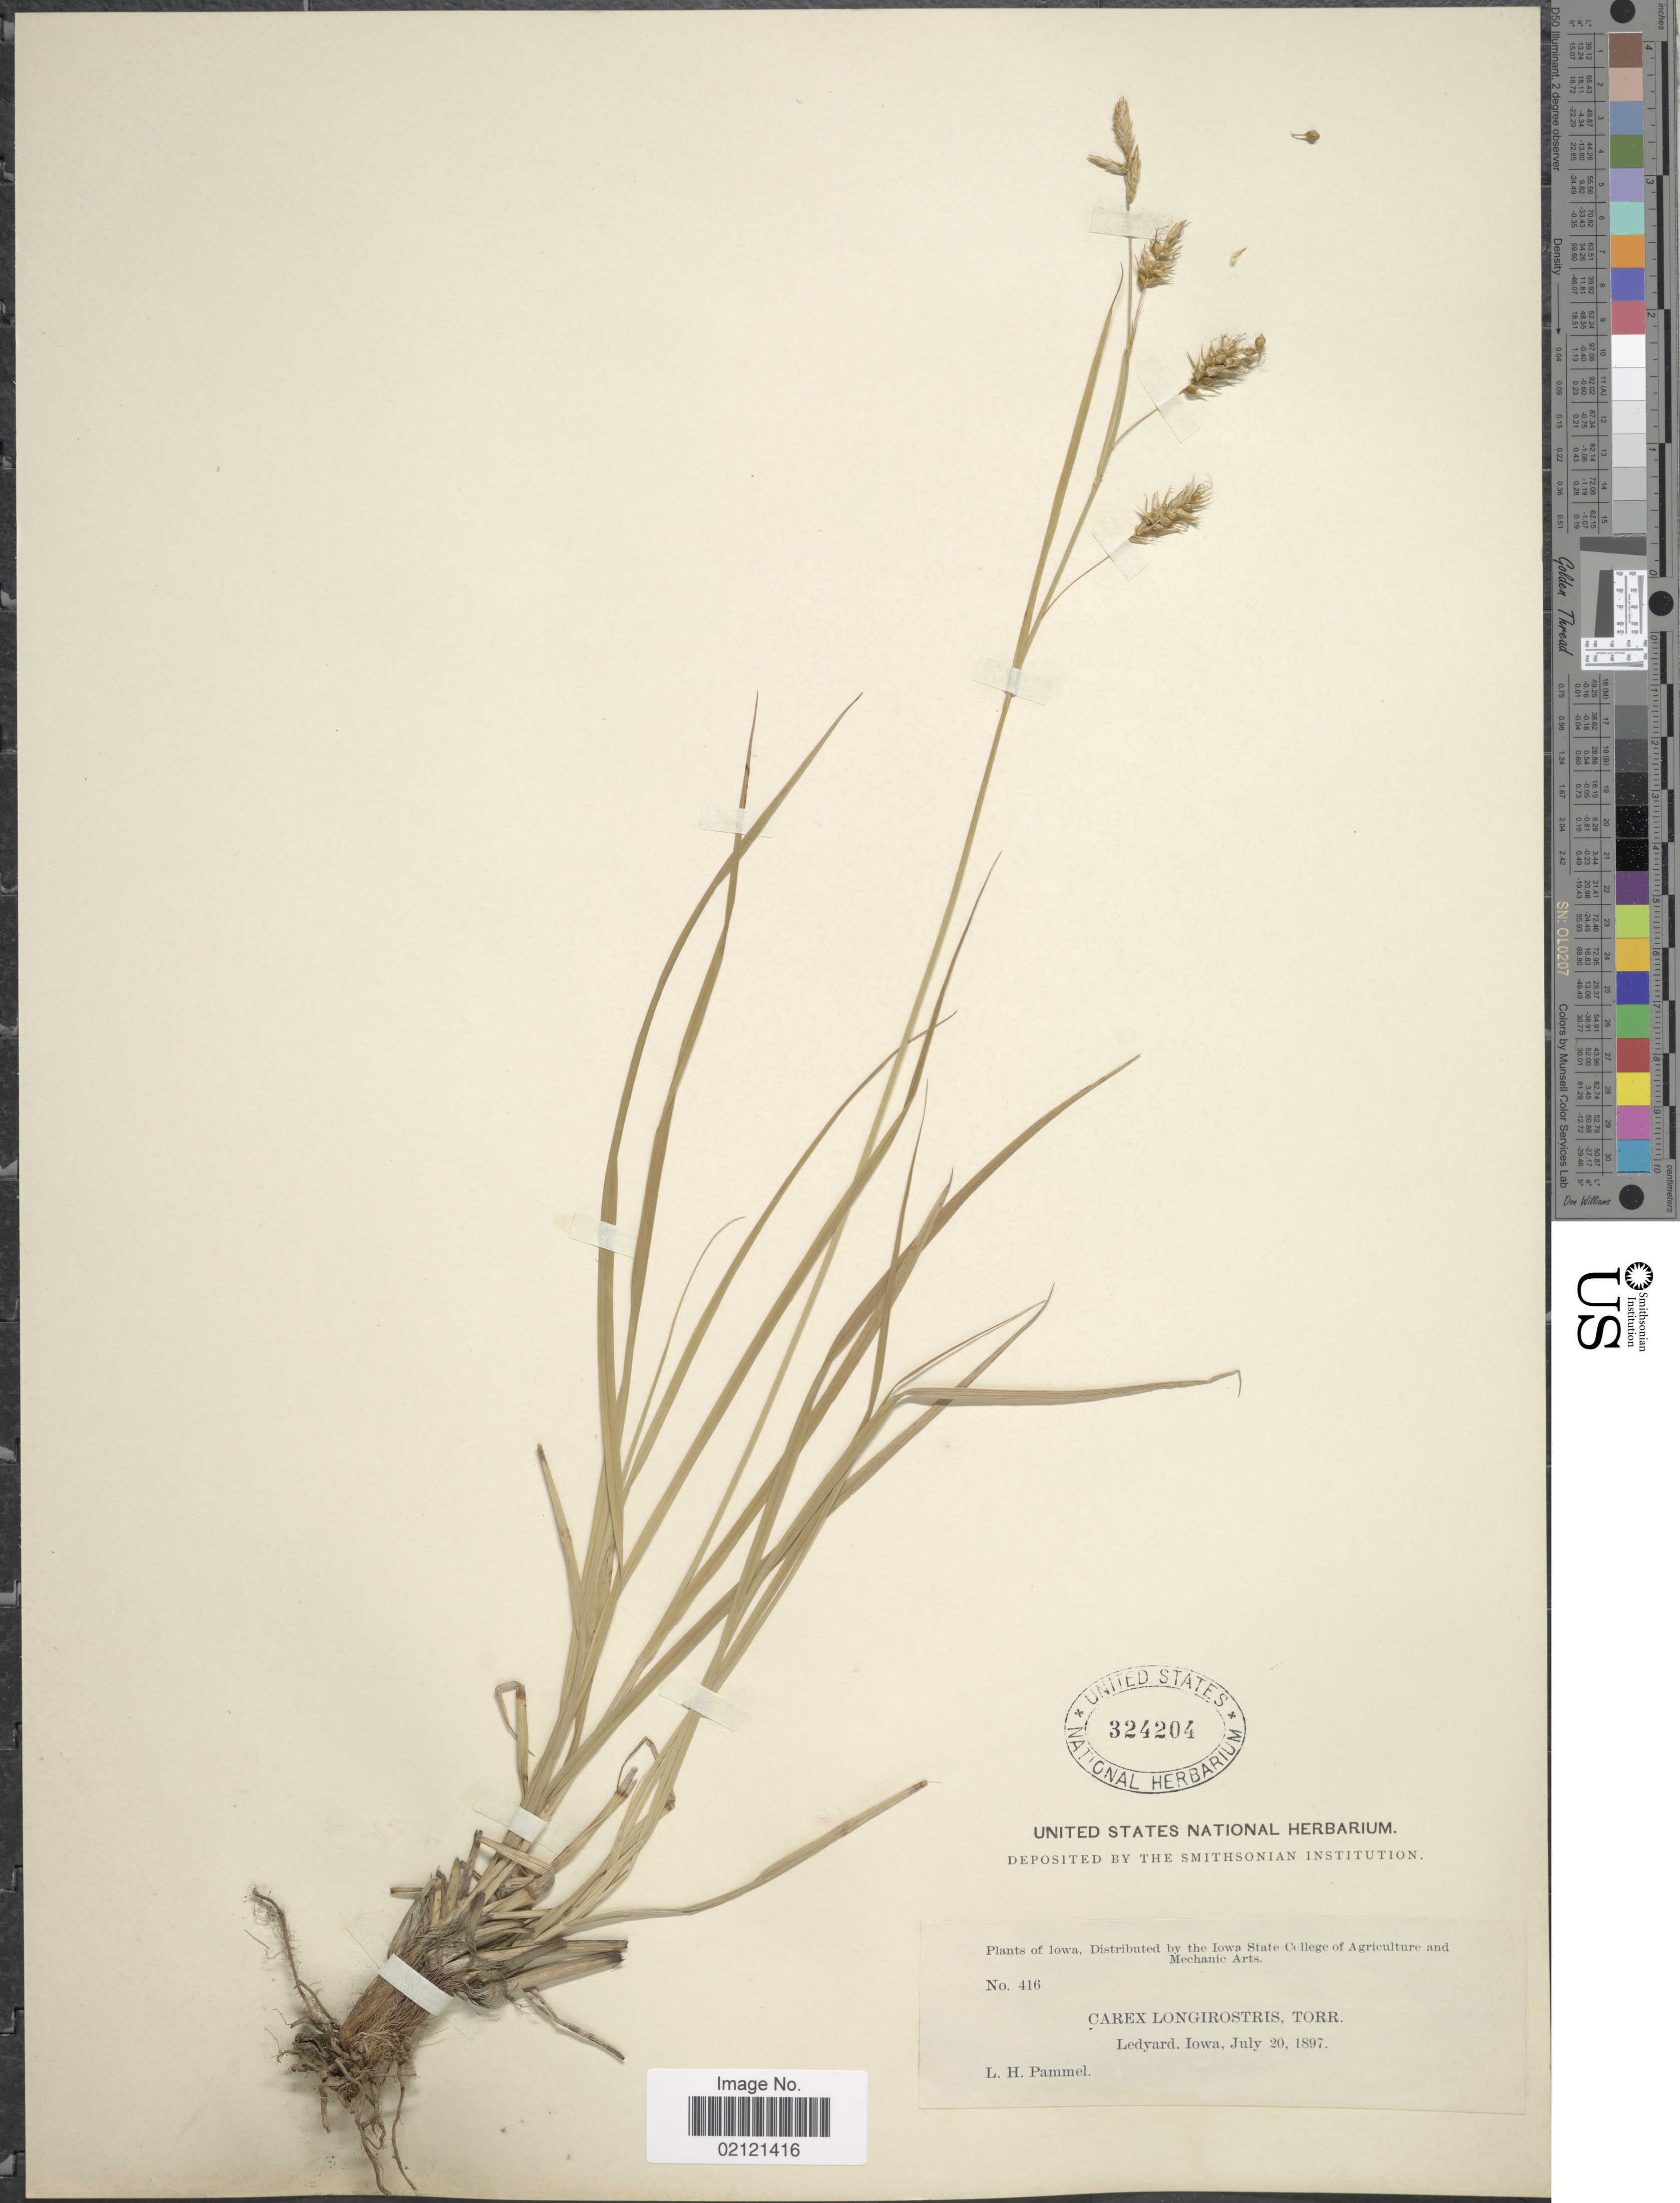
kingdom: Plantae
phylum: Tracheophyta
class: Liliopsida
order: Poales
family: Cyperaceae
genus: Carex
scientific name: Carex sprengelii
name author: Dewey ex Spreng.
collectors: L. Pammel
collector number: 416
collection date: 1897-07-20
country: United States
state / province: Iowa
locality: Ledyard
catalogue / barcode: US 324204